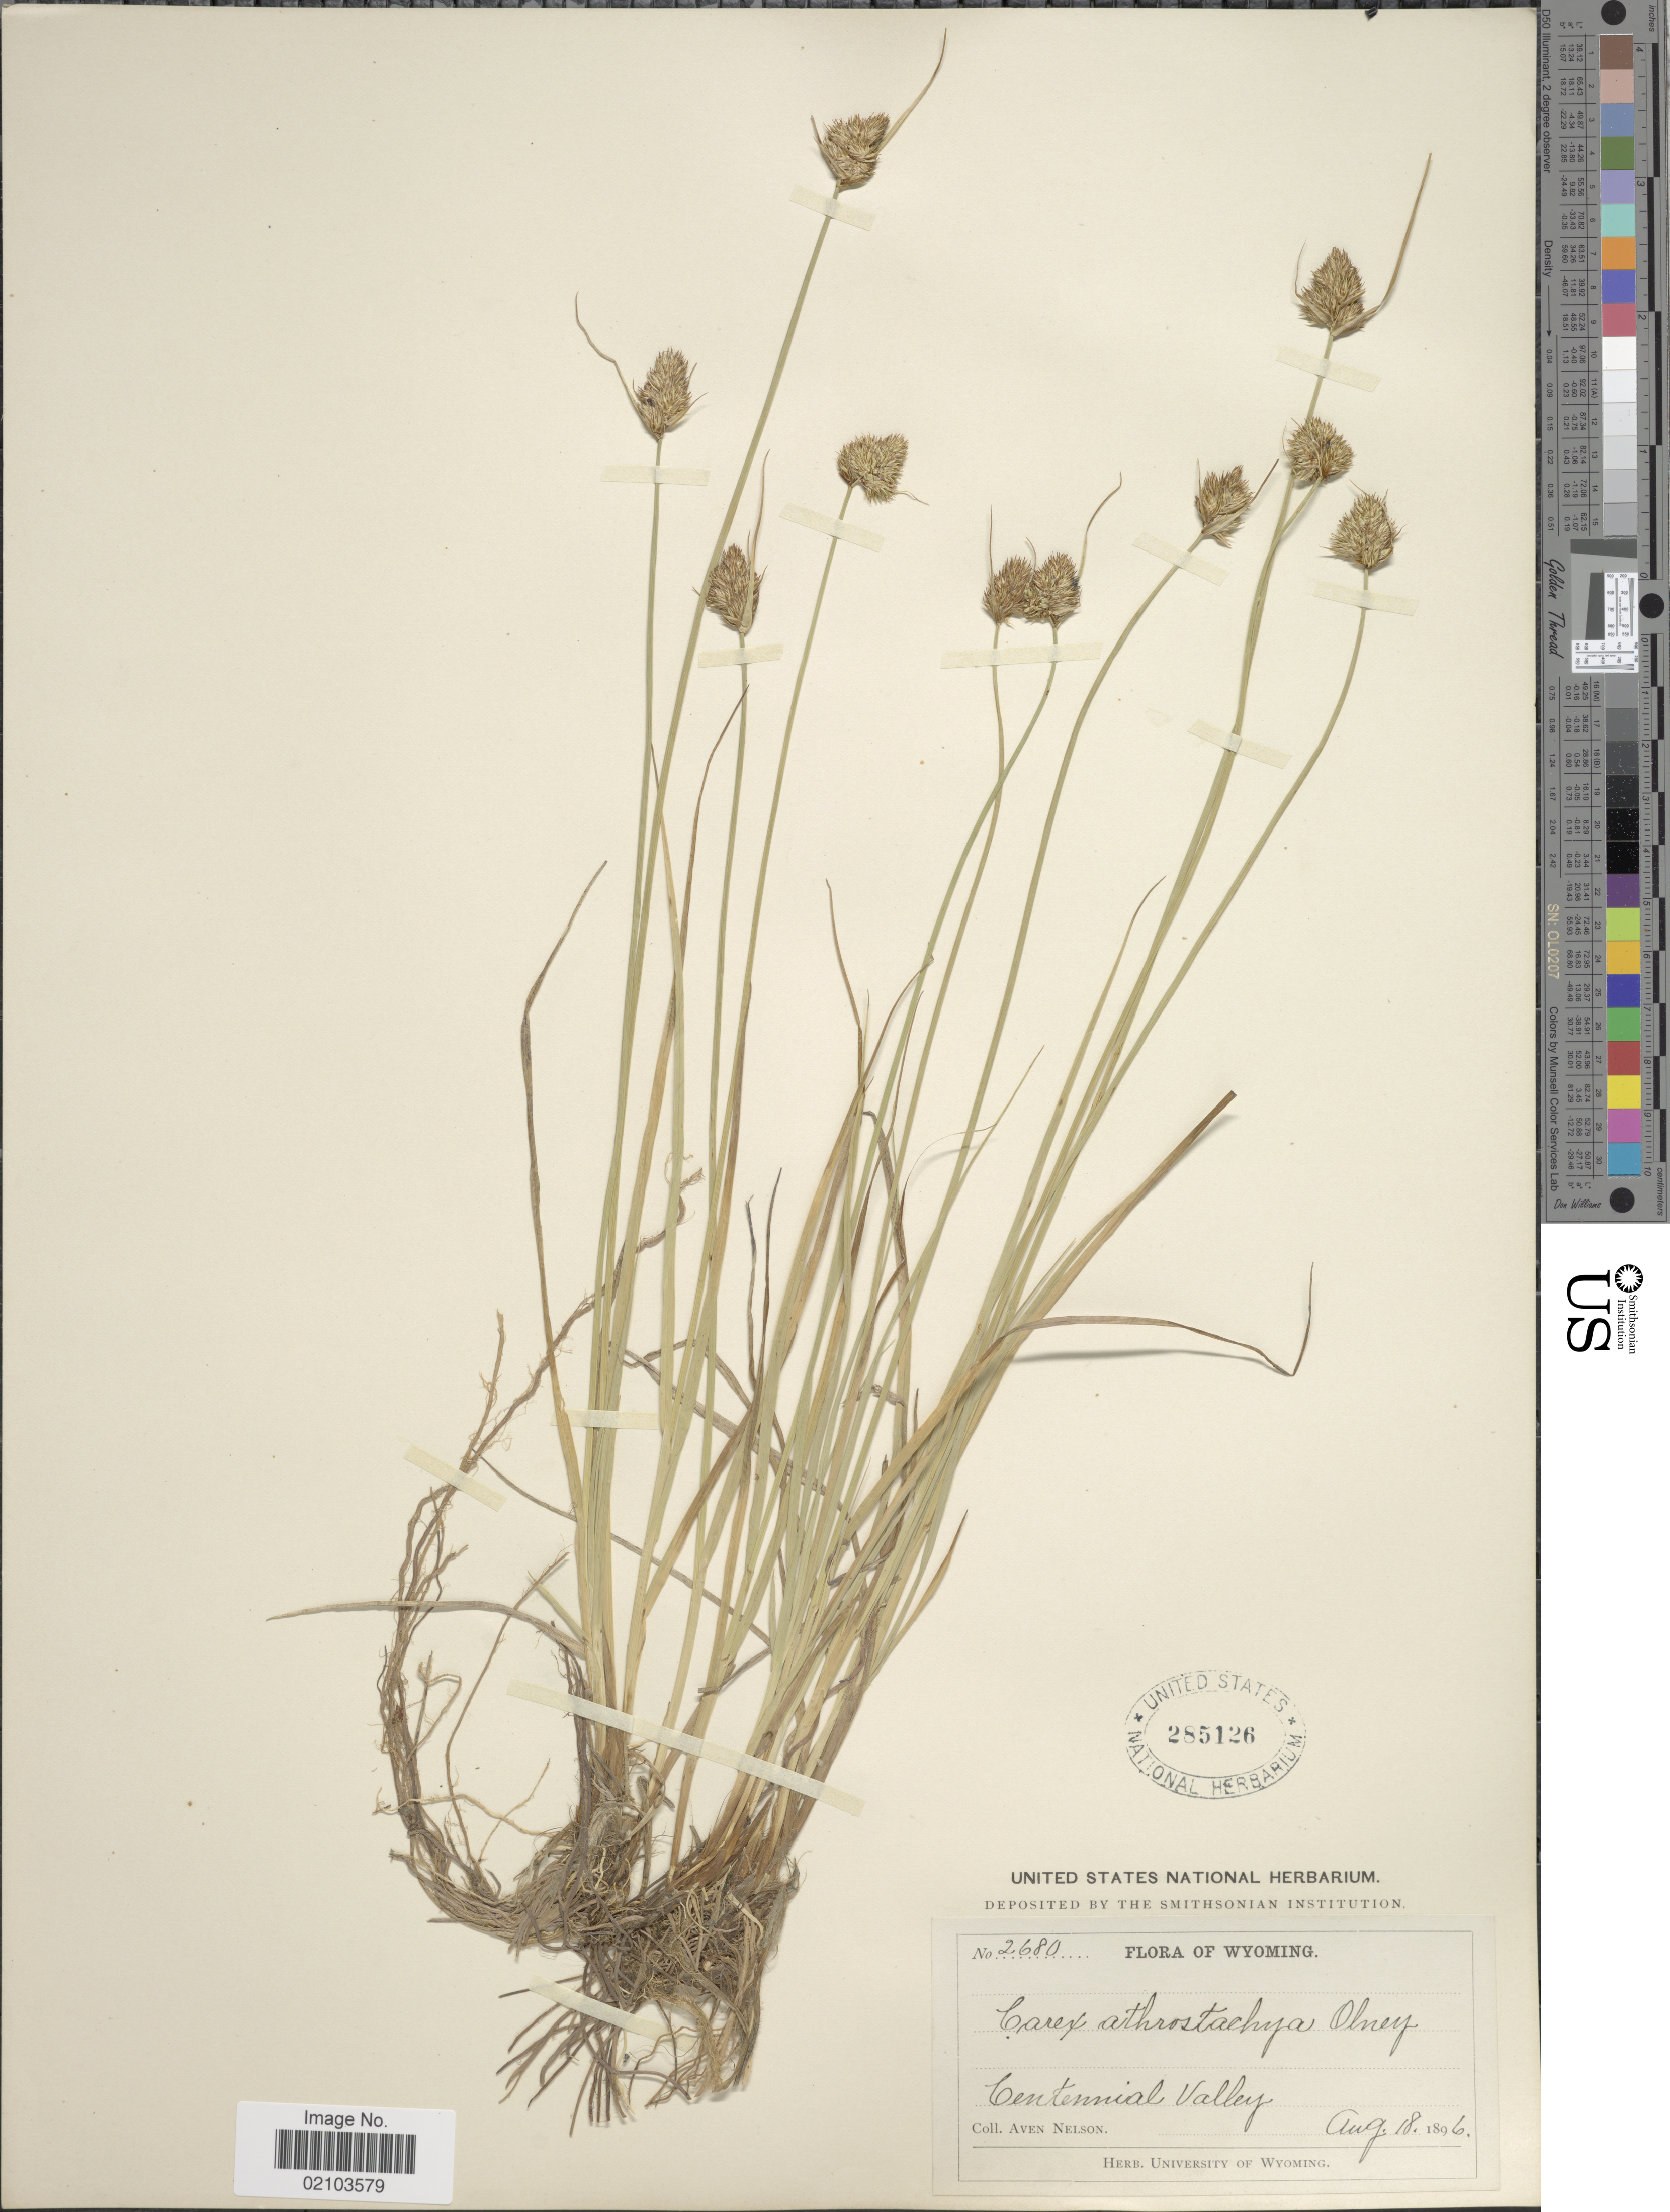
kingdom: Plantae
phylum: Tracheophyta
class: Liliopsida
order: Poales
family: Cyperaceae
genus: Carex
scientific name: Carex athrostachya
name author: Olney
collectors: A. Nelson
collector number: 2680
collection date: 1896-08-18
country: United States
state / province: Wyoming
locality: Centennial Valley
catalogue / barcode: US 285126